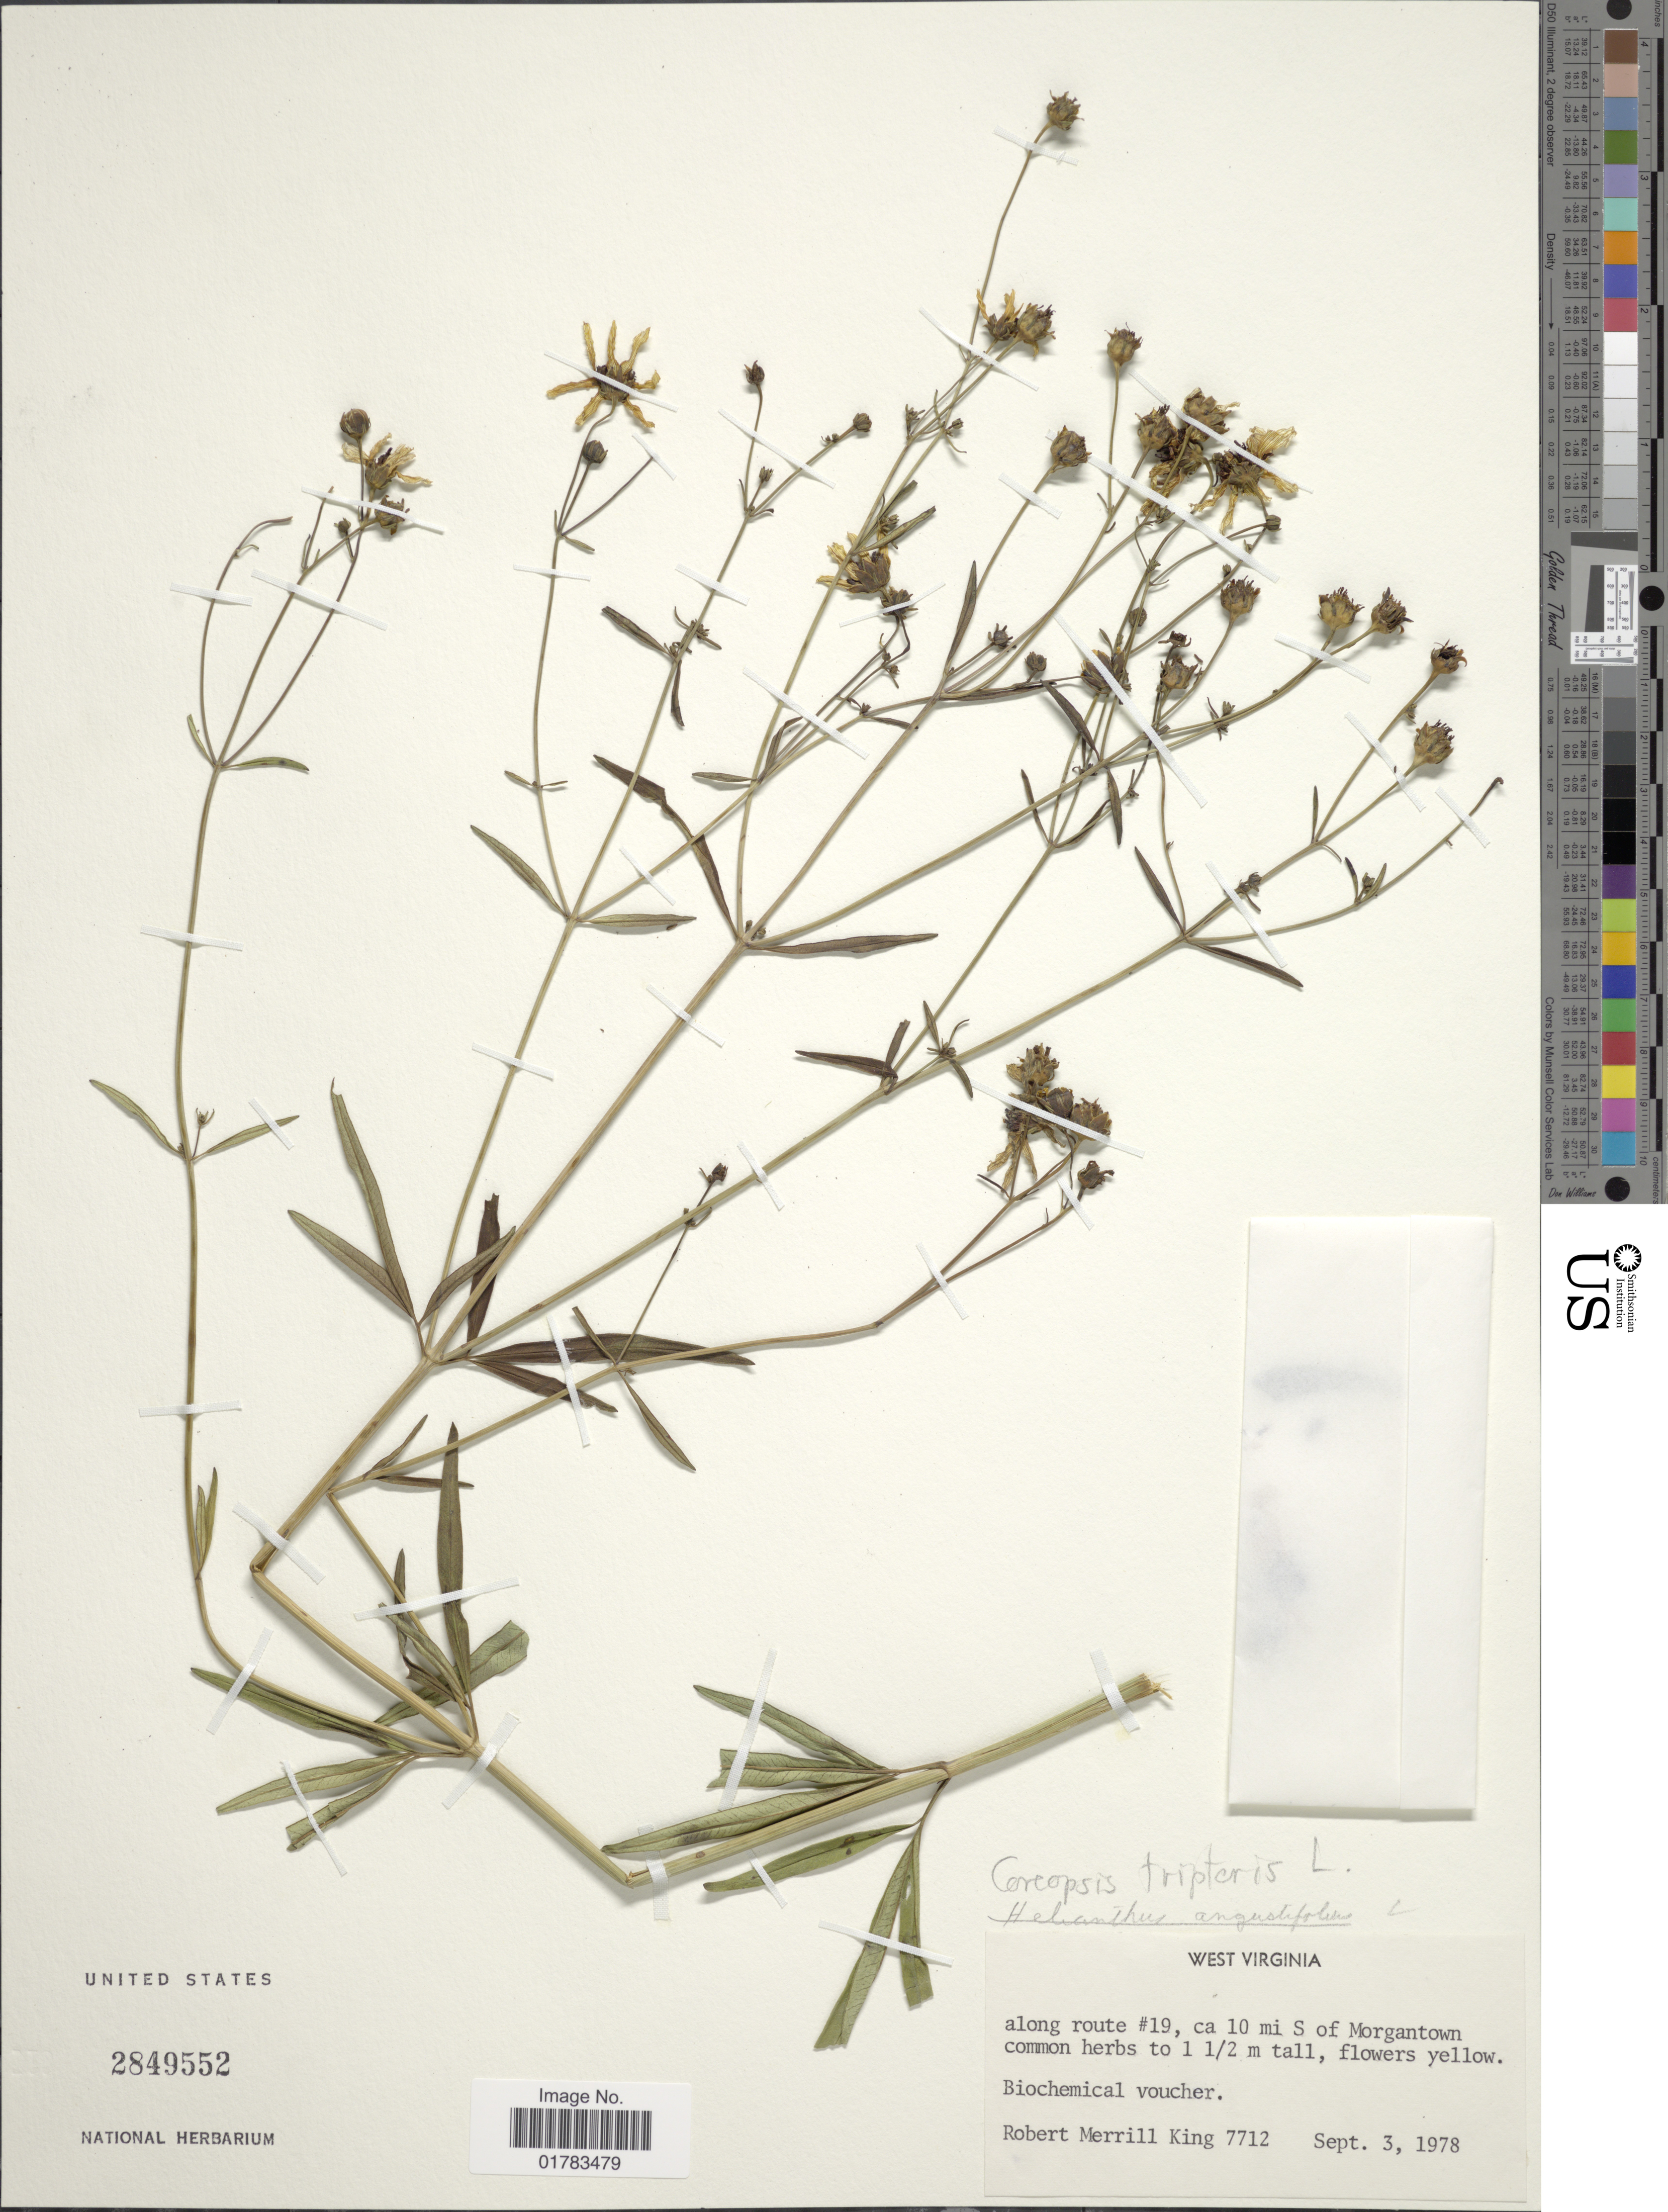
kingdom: Plantae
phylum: Tracheophyta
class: Magnoliopsida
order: Asterales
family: Asteraceae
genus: Coreopsis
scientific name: Coreopsis tripteris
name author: L.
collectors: R. M. King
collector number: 7712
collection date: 1978-09-03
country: United States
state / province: West Virginia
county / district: Monongalia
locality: Along route #19, ca 10 mi S of Morgantown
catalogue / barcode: US 2849552